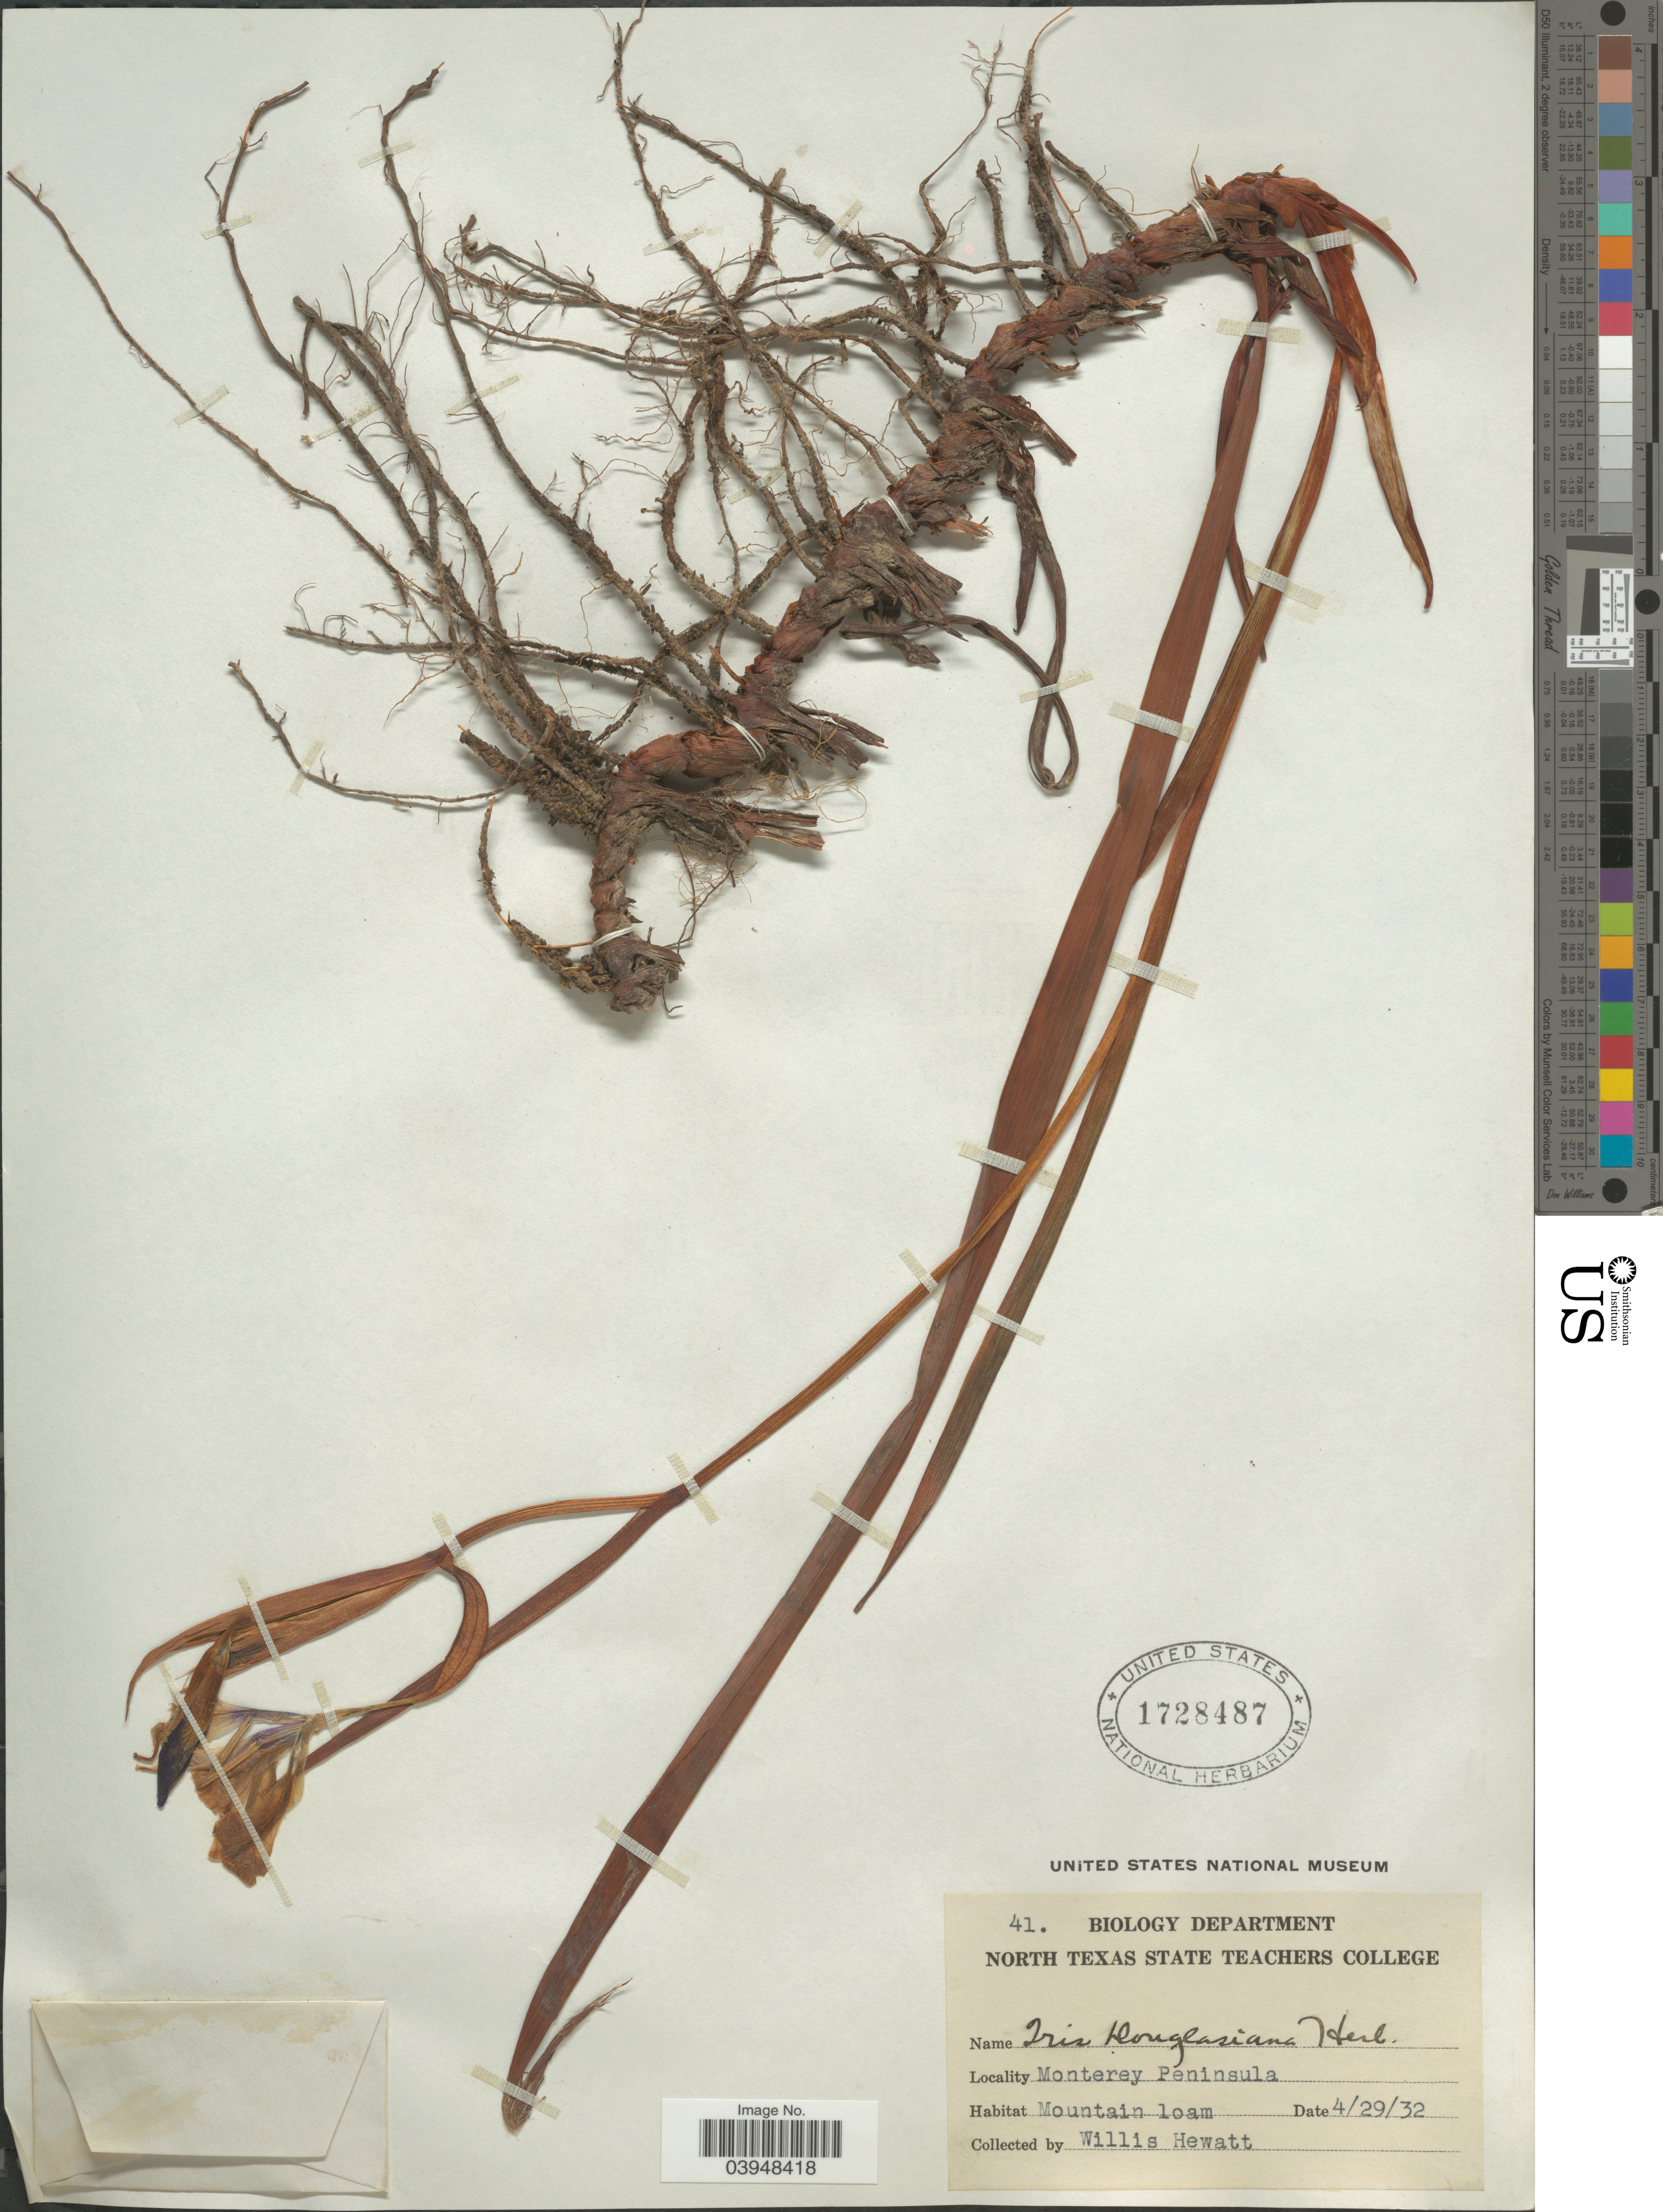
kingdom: Plantae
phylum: Tracheophyta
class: Liliopsida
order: Asparagales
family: Iridaceae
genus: Iris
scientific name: Iris douglasiana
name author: Herb.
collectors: W. Hewatt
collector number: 41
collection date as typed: Transcribed d/m/y: 29/4/32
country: United States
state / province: Texas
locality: Monterey Peninsula.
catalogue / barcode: US 1728487